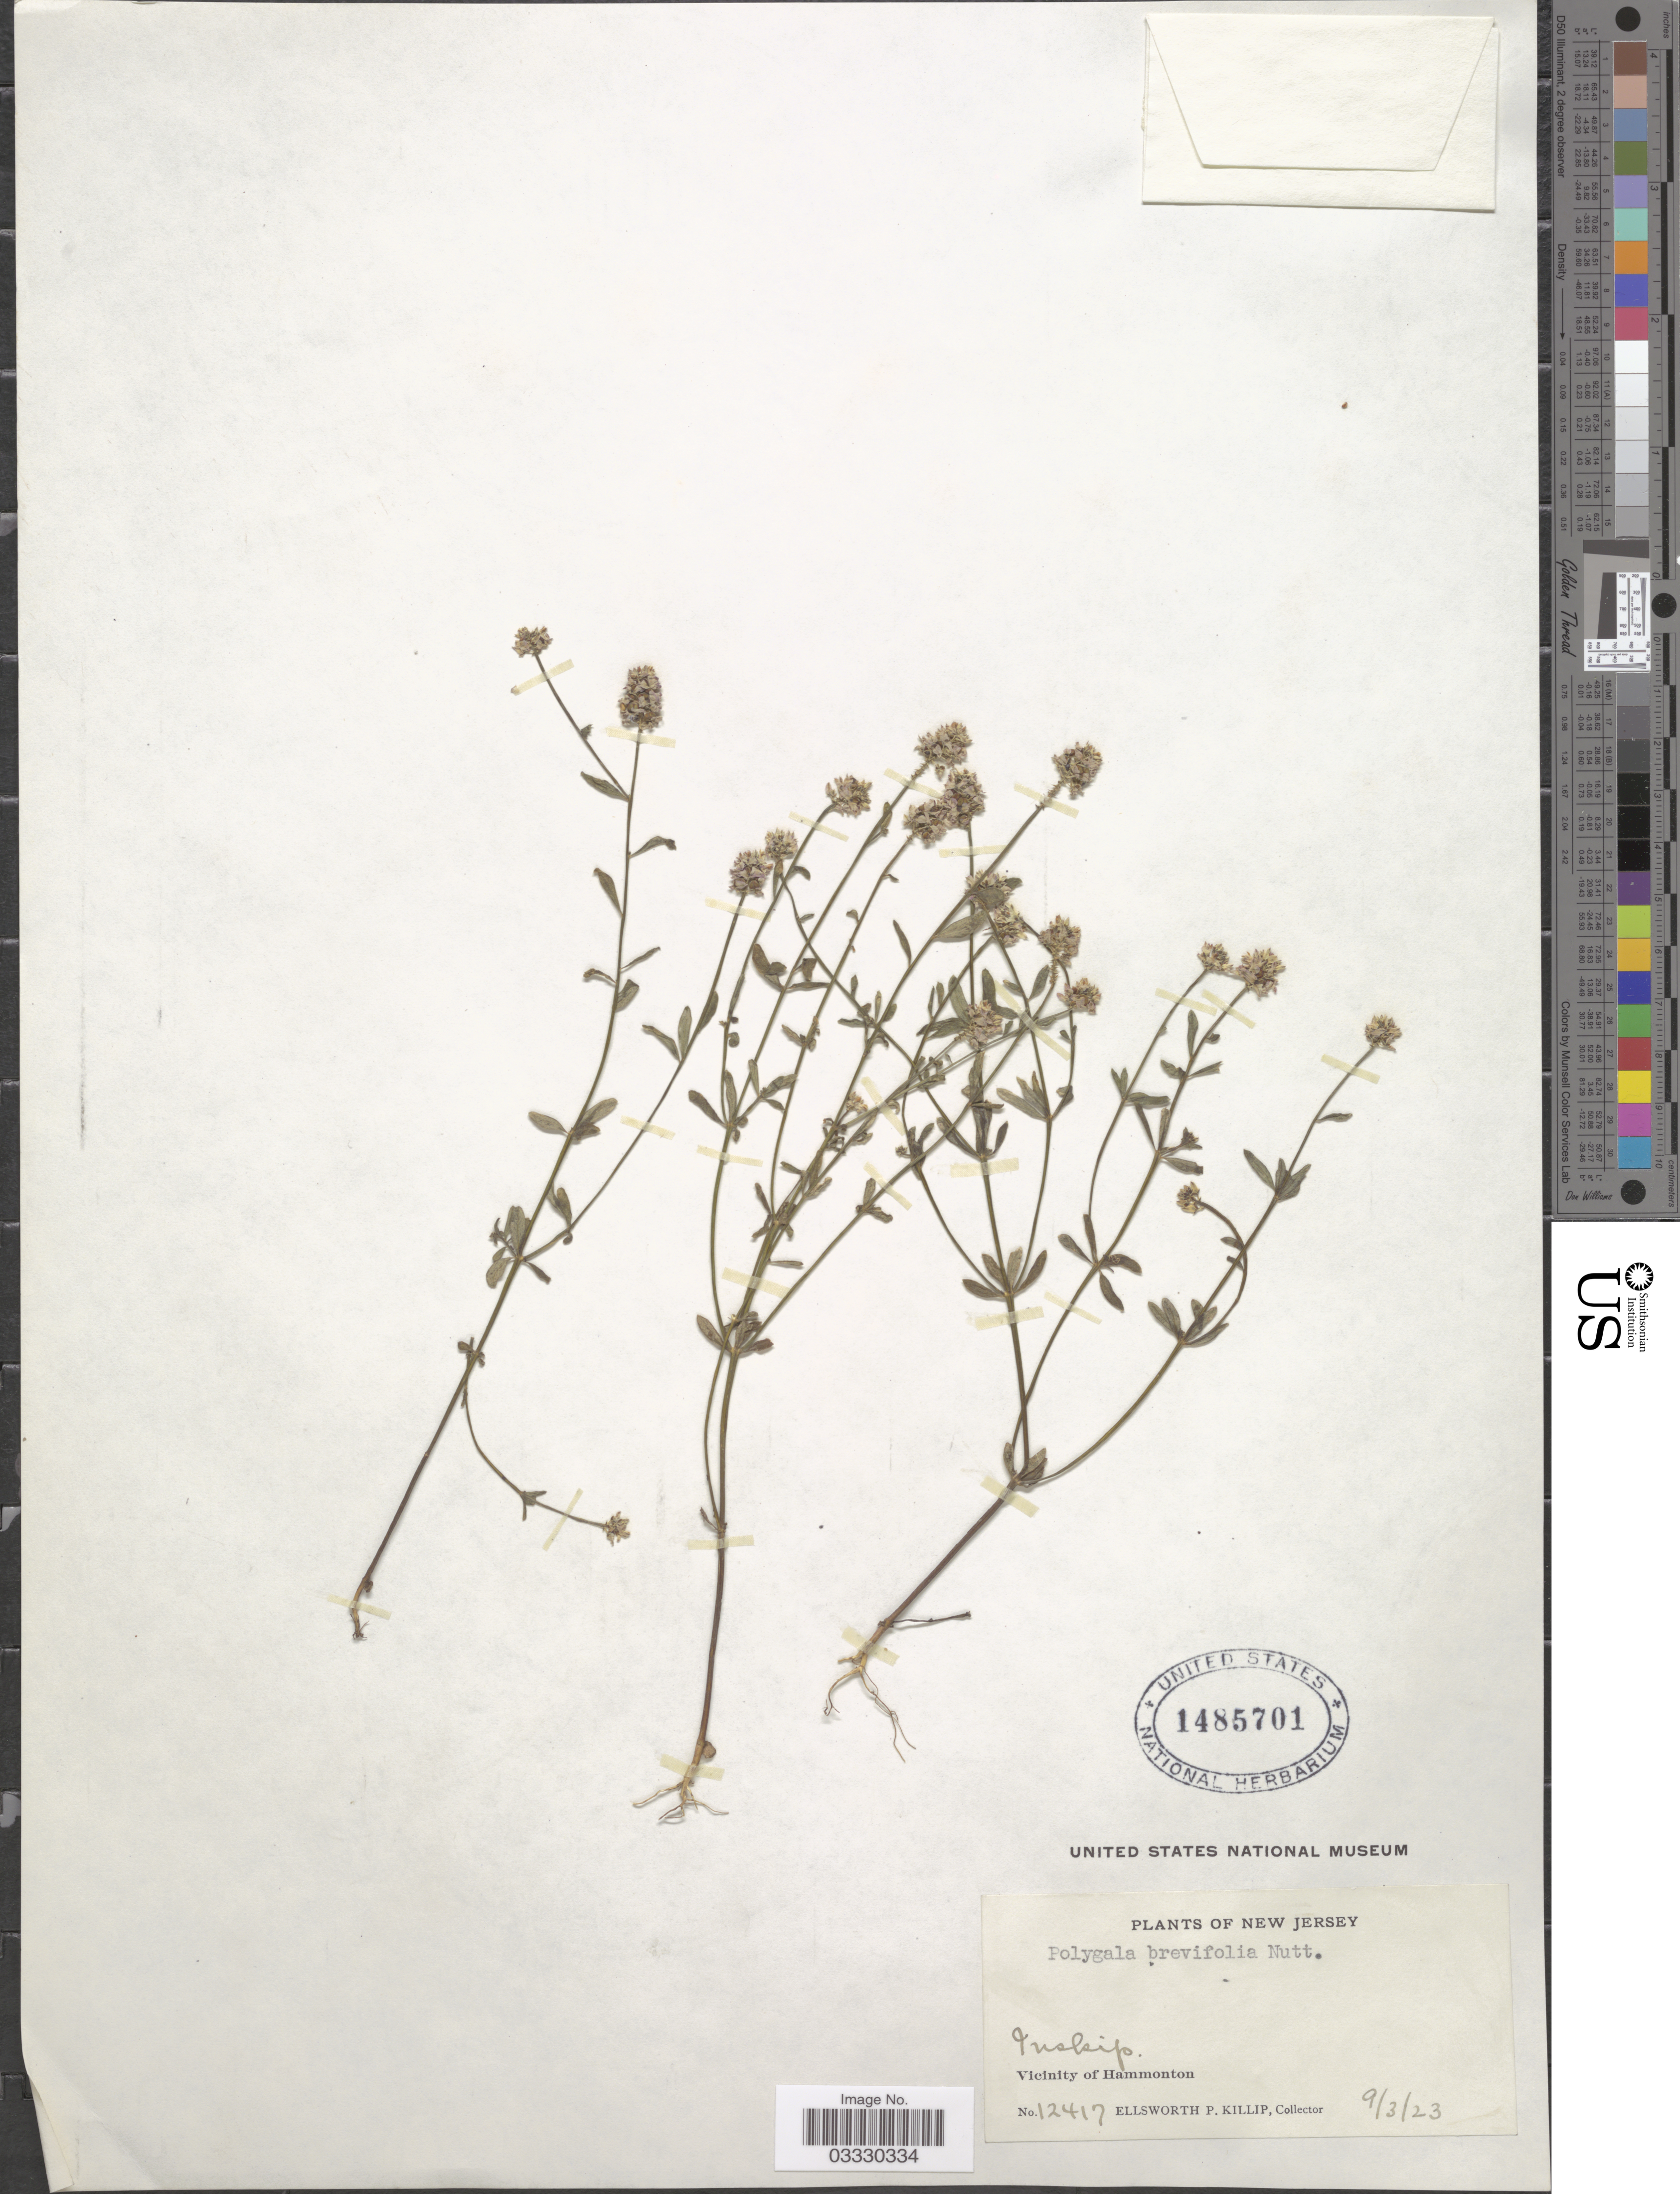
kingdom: Plantae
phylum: Tracheophyta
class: Magnoliopsida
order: Fabales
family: Polygalaceae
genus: Polygala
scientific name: Polygala brevifolia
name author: Nutt.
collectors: E. P. Killip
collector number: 12417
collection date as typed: Transcribed d/m/y: 3/9/23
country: United States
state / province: New Jersey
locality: Inskip. Vicinity of Hammonton.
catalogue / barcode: US 1485701